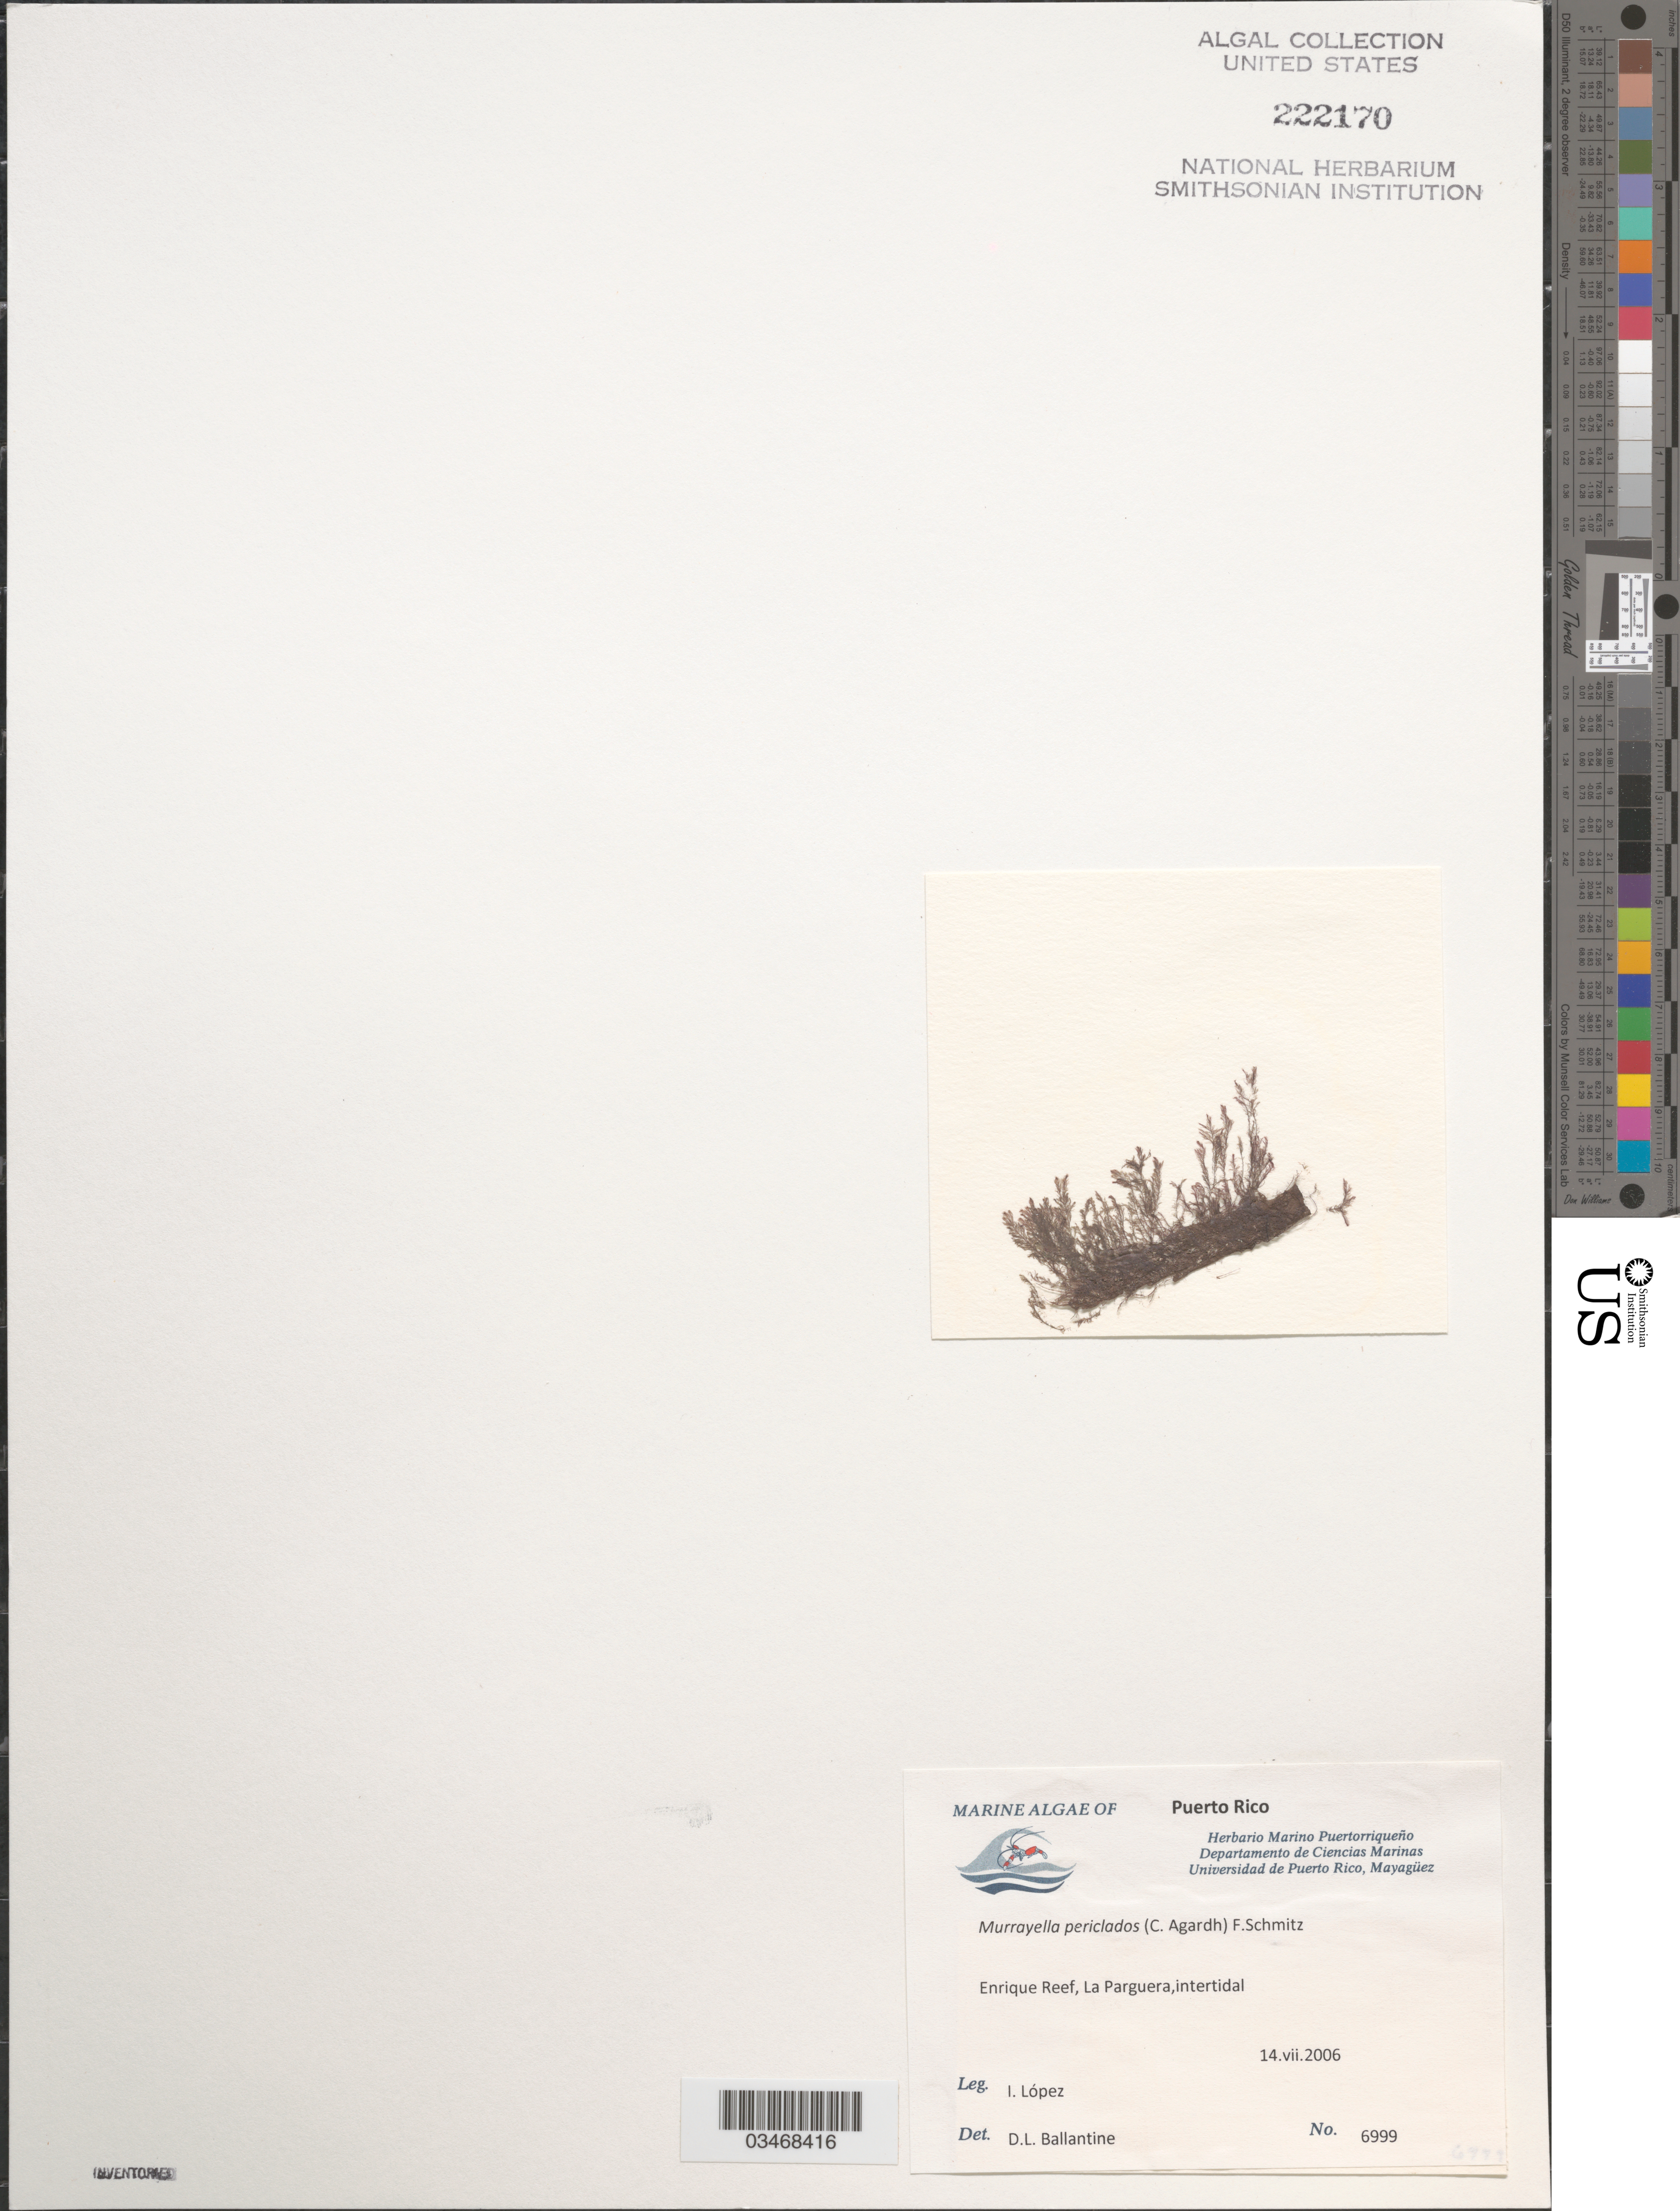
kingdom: Plantae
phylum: Rhodophyta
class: Florideophyceae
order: Ceramiales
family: Rhodomelaceae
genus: Murrayella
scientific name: Murrayella periclados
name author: (C. Agardh) F. Schmitz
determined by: Ballantine, D. L.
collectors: I. Lopez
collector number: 6999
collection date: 2006-07-14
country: Puerto Rico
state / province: Lajas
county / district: La Parguera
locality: Enrique Reef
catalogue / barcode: US 222170